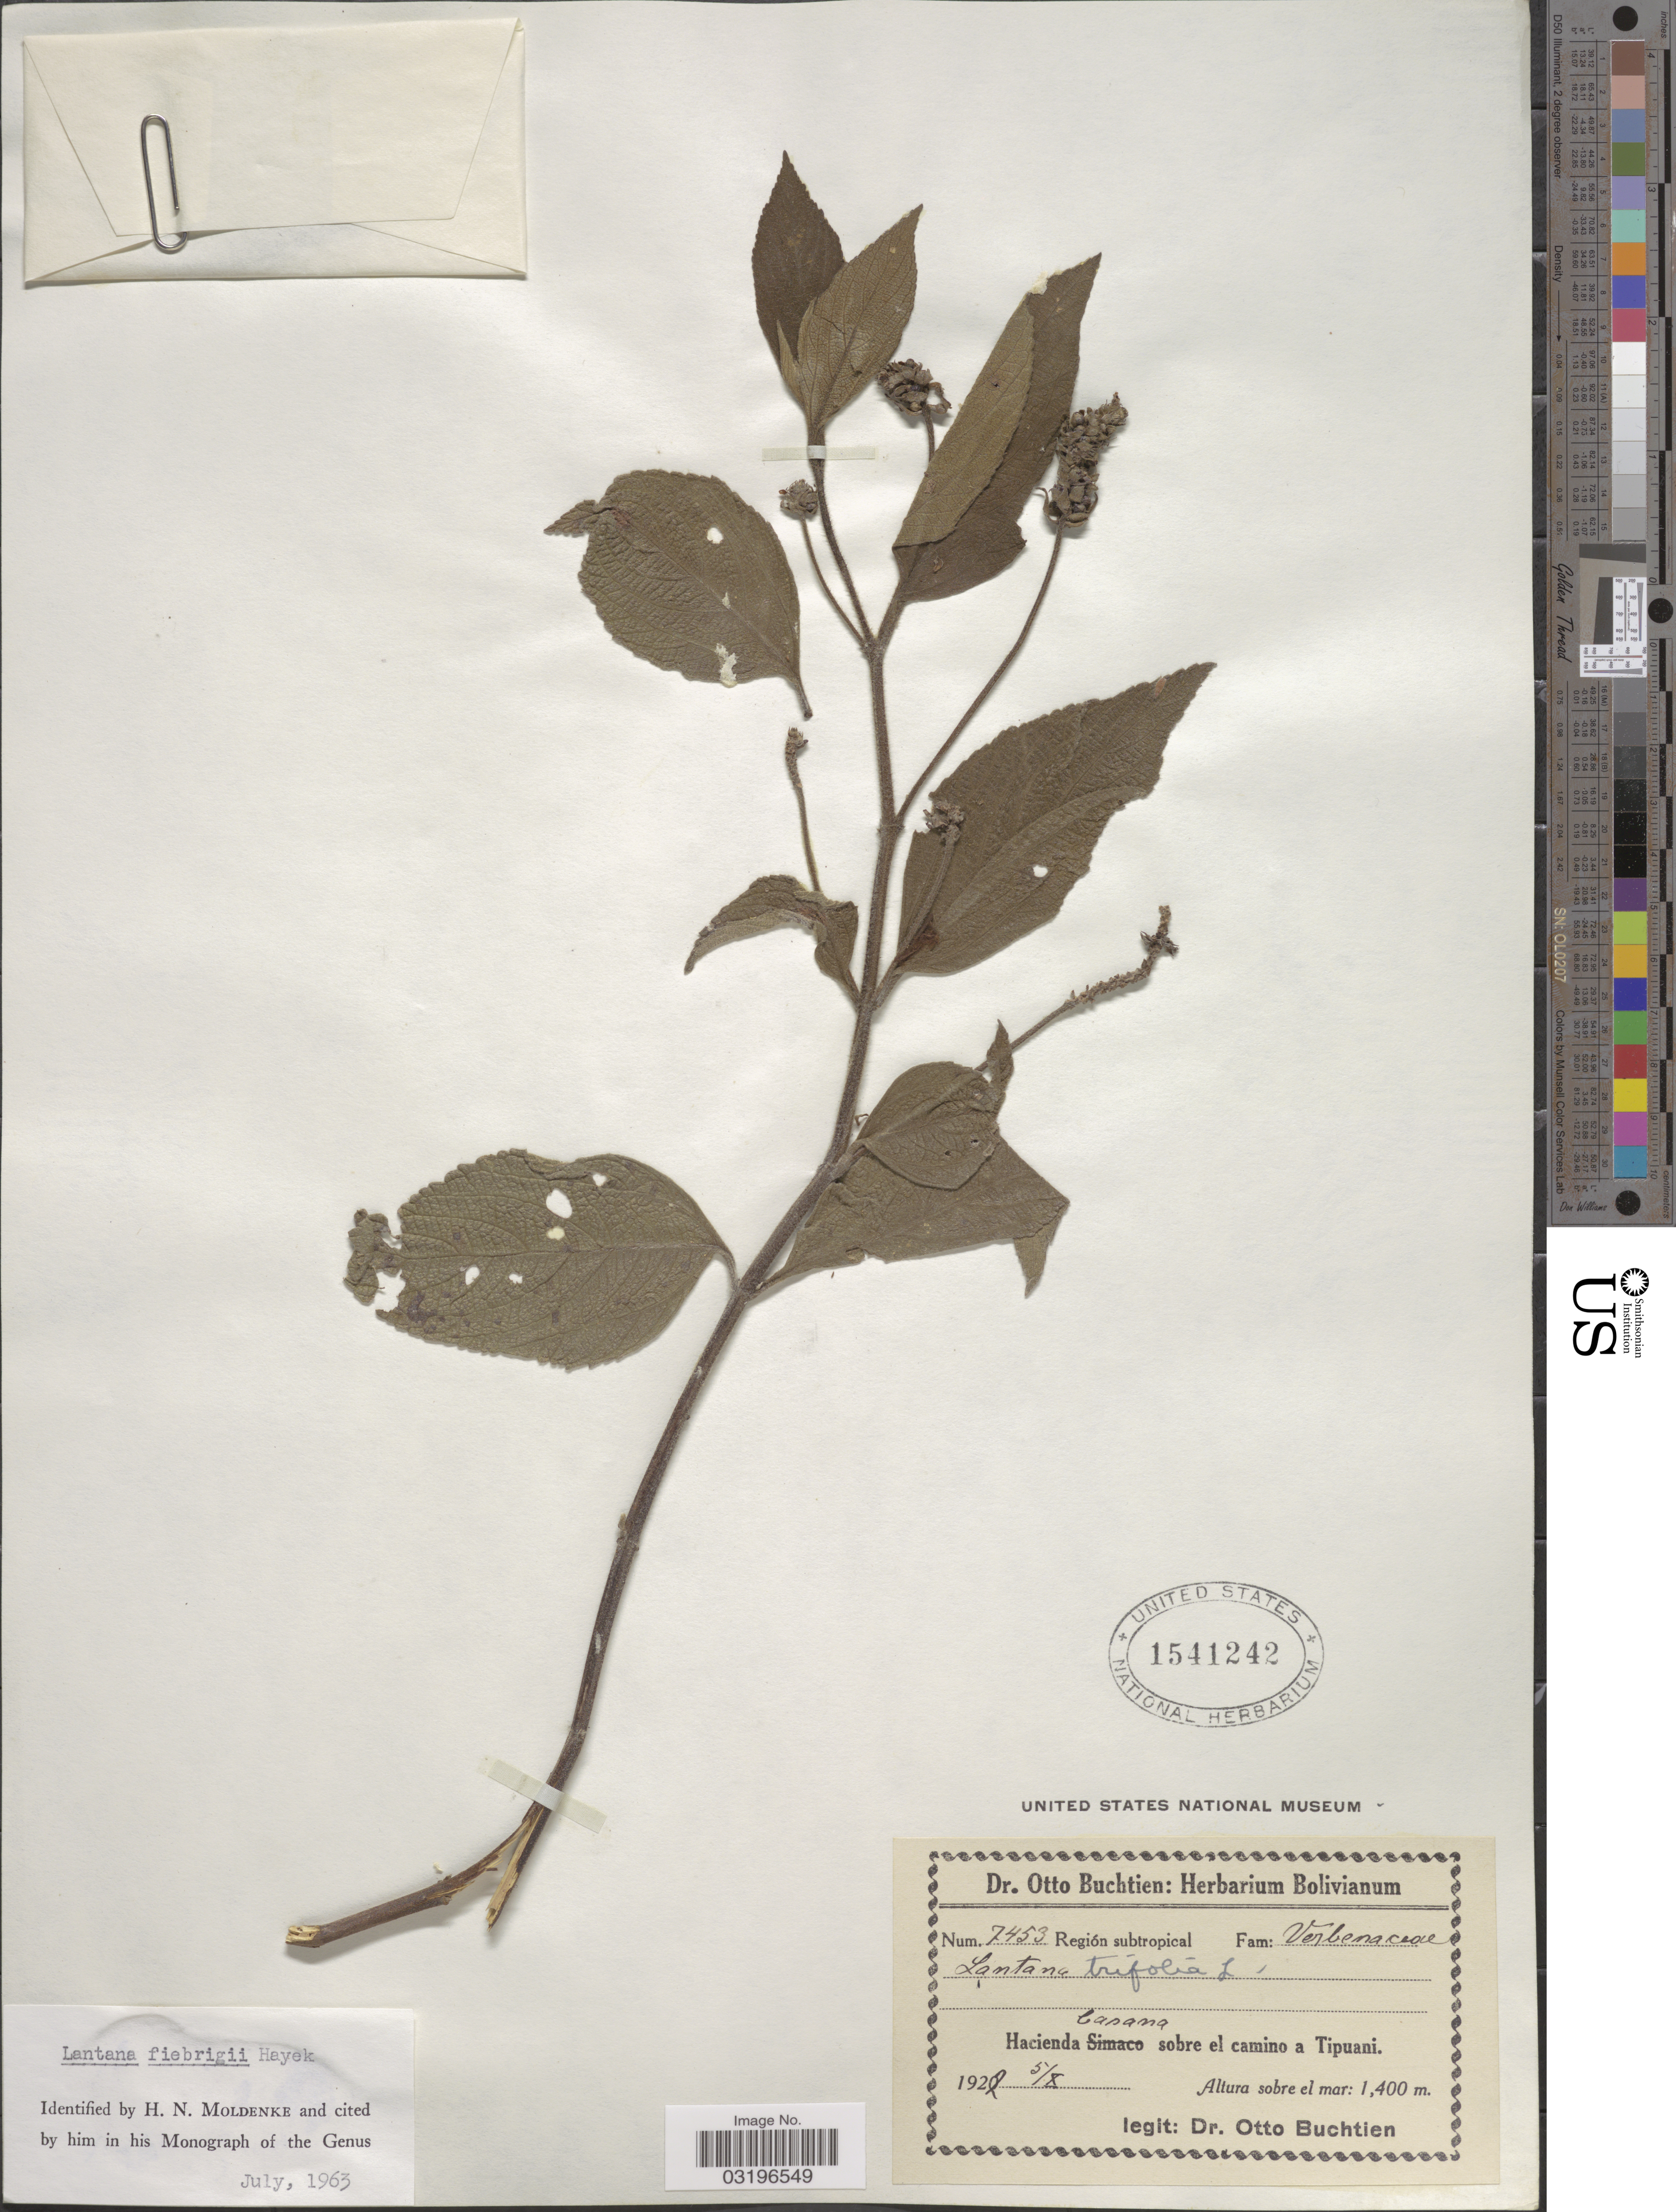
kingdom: Plantae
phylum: Tracheophyta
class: Magnoliopsida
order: Lamiales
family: Verbenaceae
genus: Lantana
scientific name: Lantana fiebrigii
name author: Hayek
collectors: O. Buchtien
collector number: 7453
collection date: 1922-08-05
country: Bolivia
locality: Región subtropical, Hacienda Casana sobre el camino a Tipuani.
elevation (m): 1400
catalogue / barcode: US 1541242